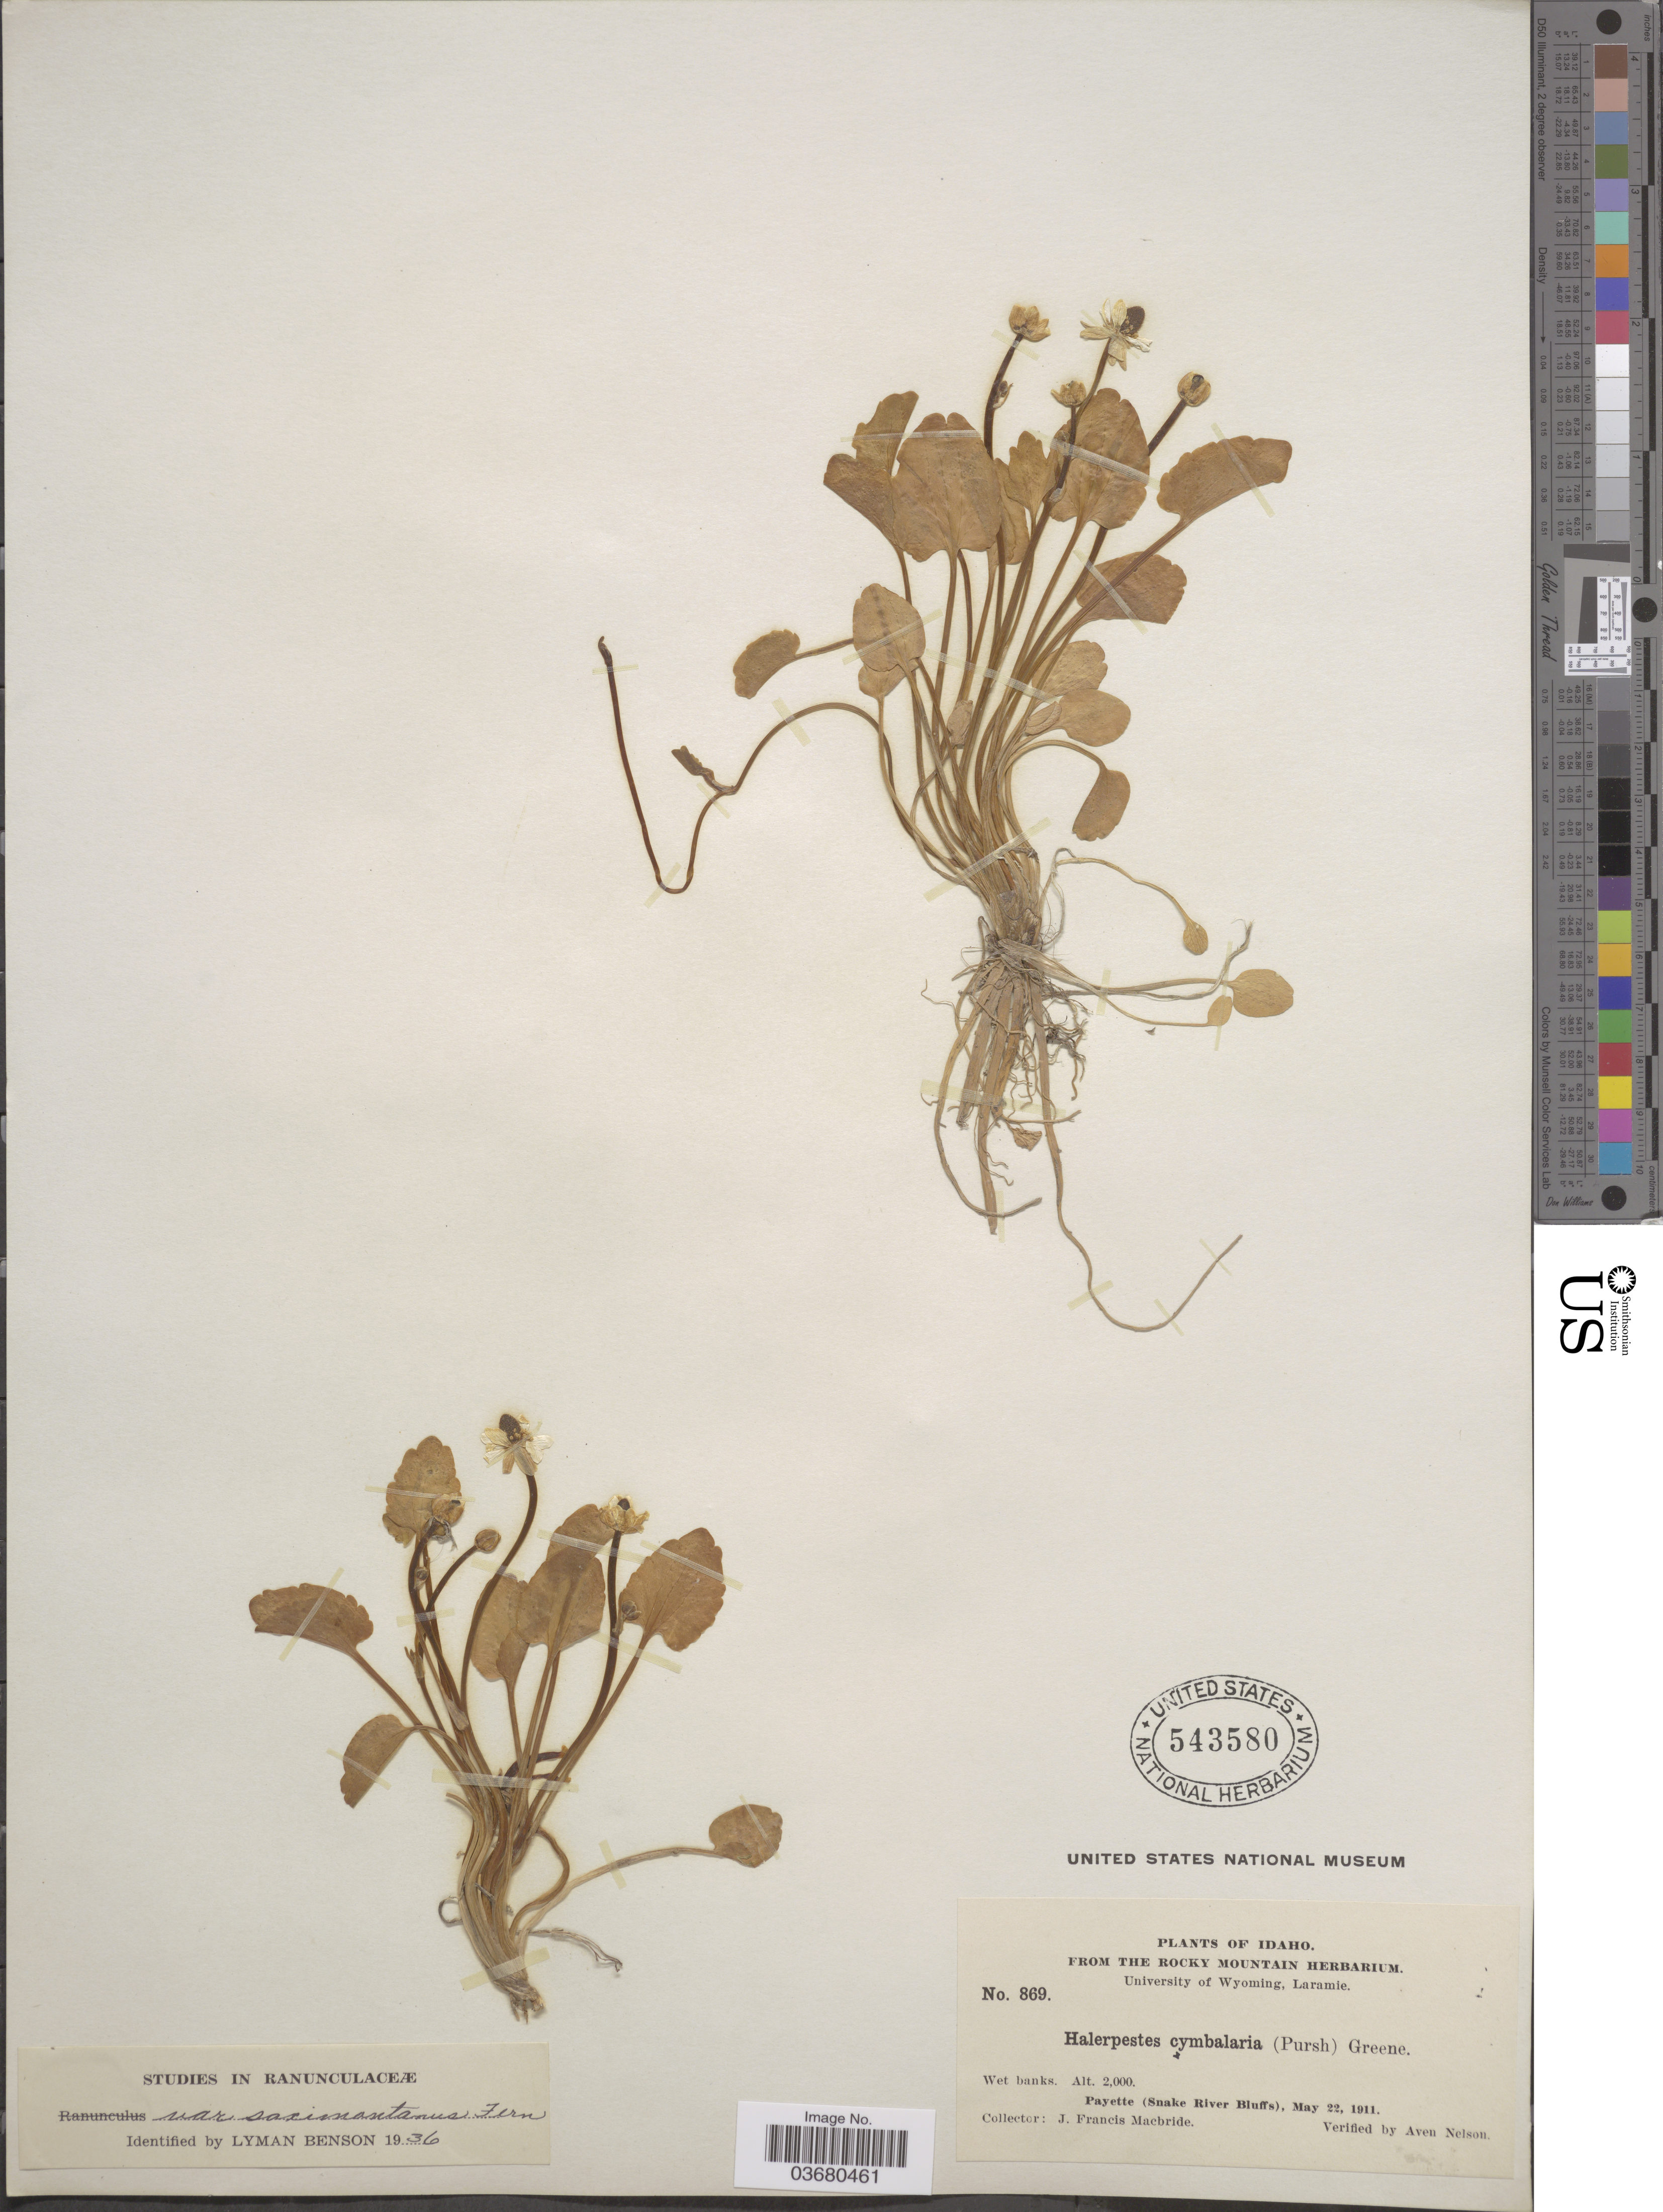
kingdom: Plantae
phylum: Tracheophyta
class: Magnoliopsida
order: Ranunculales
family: Ranunculaceae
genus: Halerpestes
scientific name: Halerpestes cymbalaria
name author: (Pursh) Greene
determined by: Strong, M. T., (US), Smithsonian Institution - National Museum of Natural History (UNITED STATES)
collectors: J. F. Macbride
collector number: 869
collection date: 1911-05-22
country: United States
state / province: Idaho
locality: Payette (Snake River Bluffs).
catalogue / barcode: US 543580